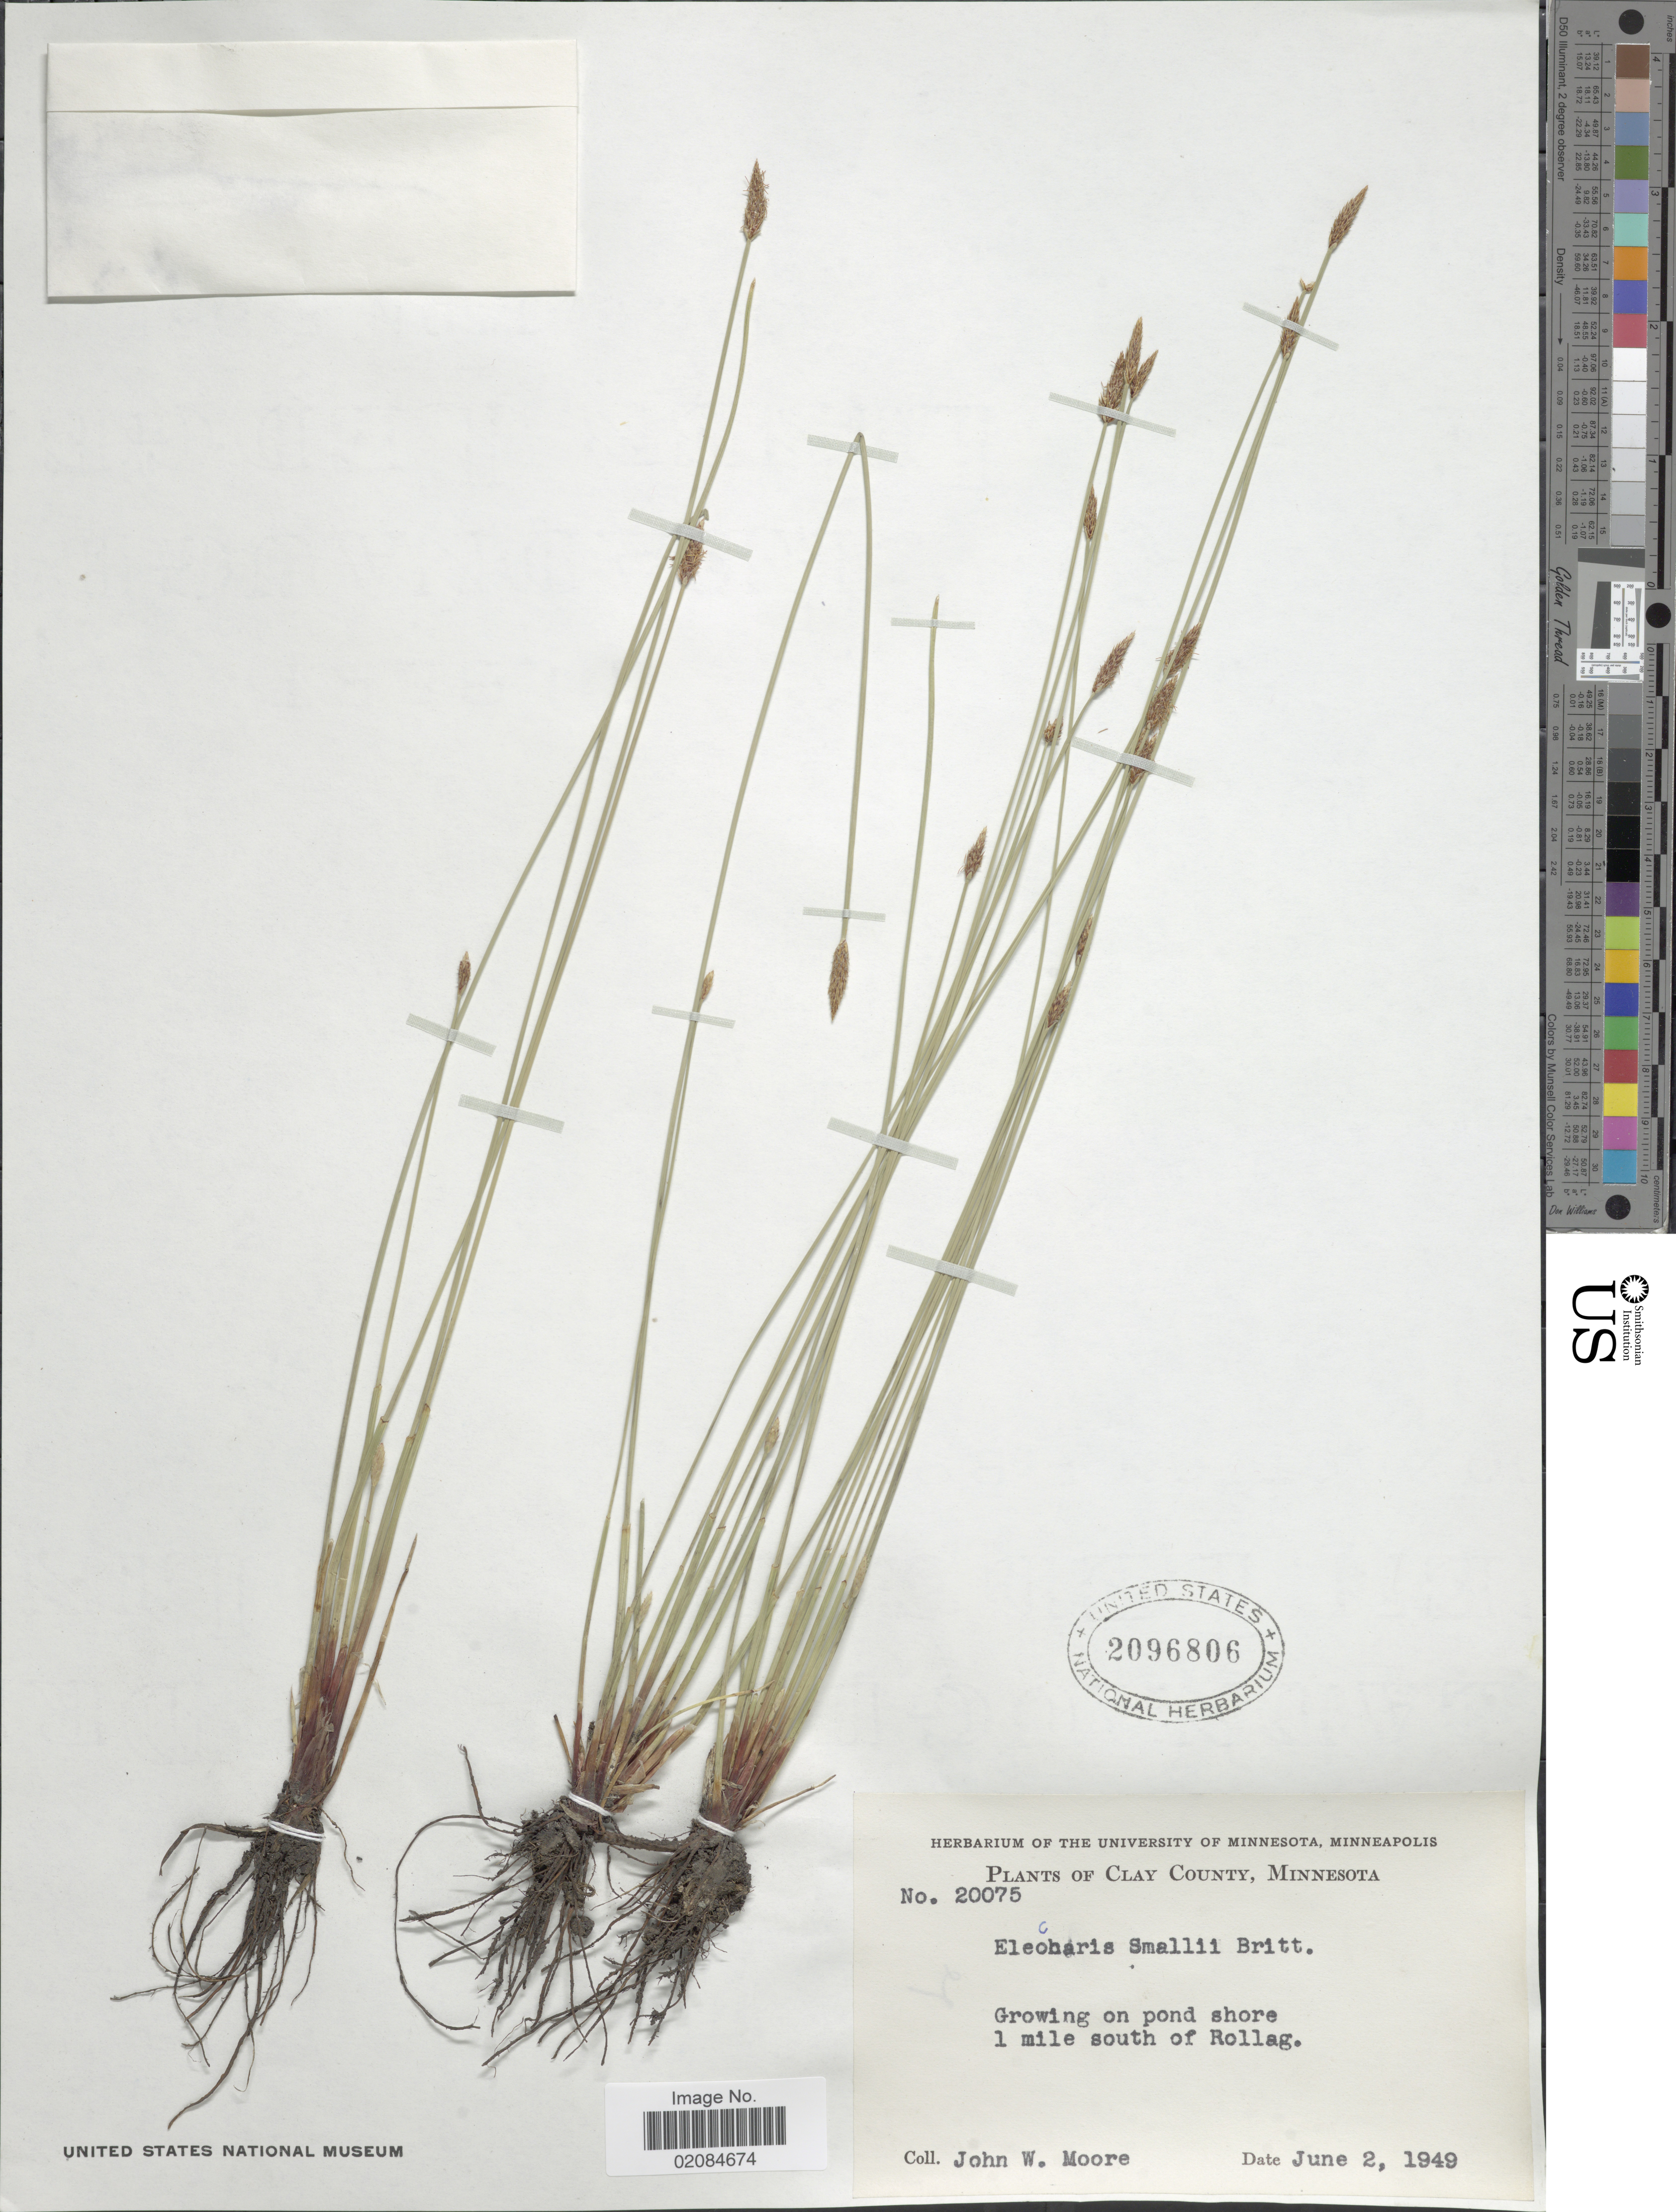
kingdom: Plantae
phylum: Tracheophyta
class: Liliopsida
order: Poales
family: Cyperaceae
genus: Eleocharis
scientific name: Eleocharis palustris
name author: (L.) Roem. & Schult.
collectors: J. Moore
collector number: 20075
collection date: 1949-06-02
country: United States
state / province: Minnesota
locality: Clay County. 1 mile south of Rollag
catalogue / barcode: US 2096806